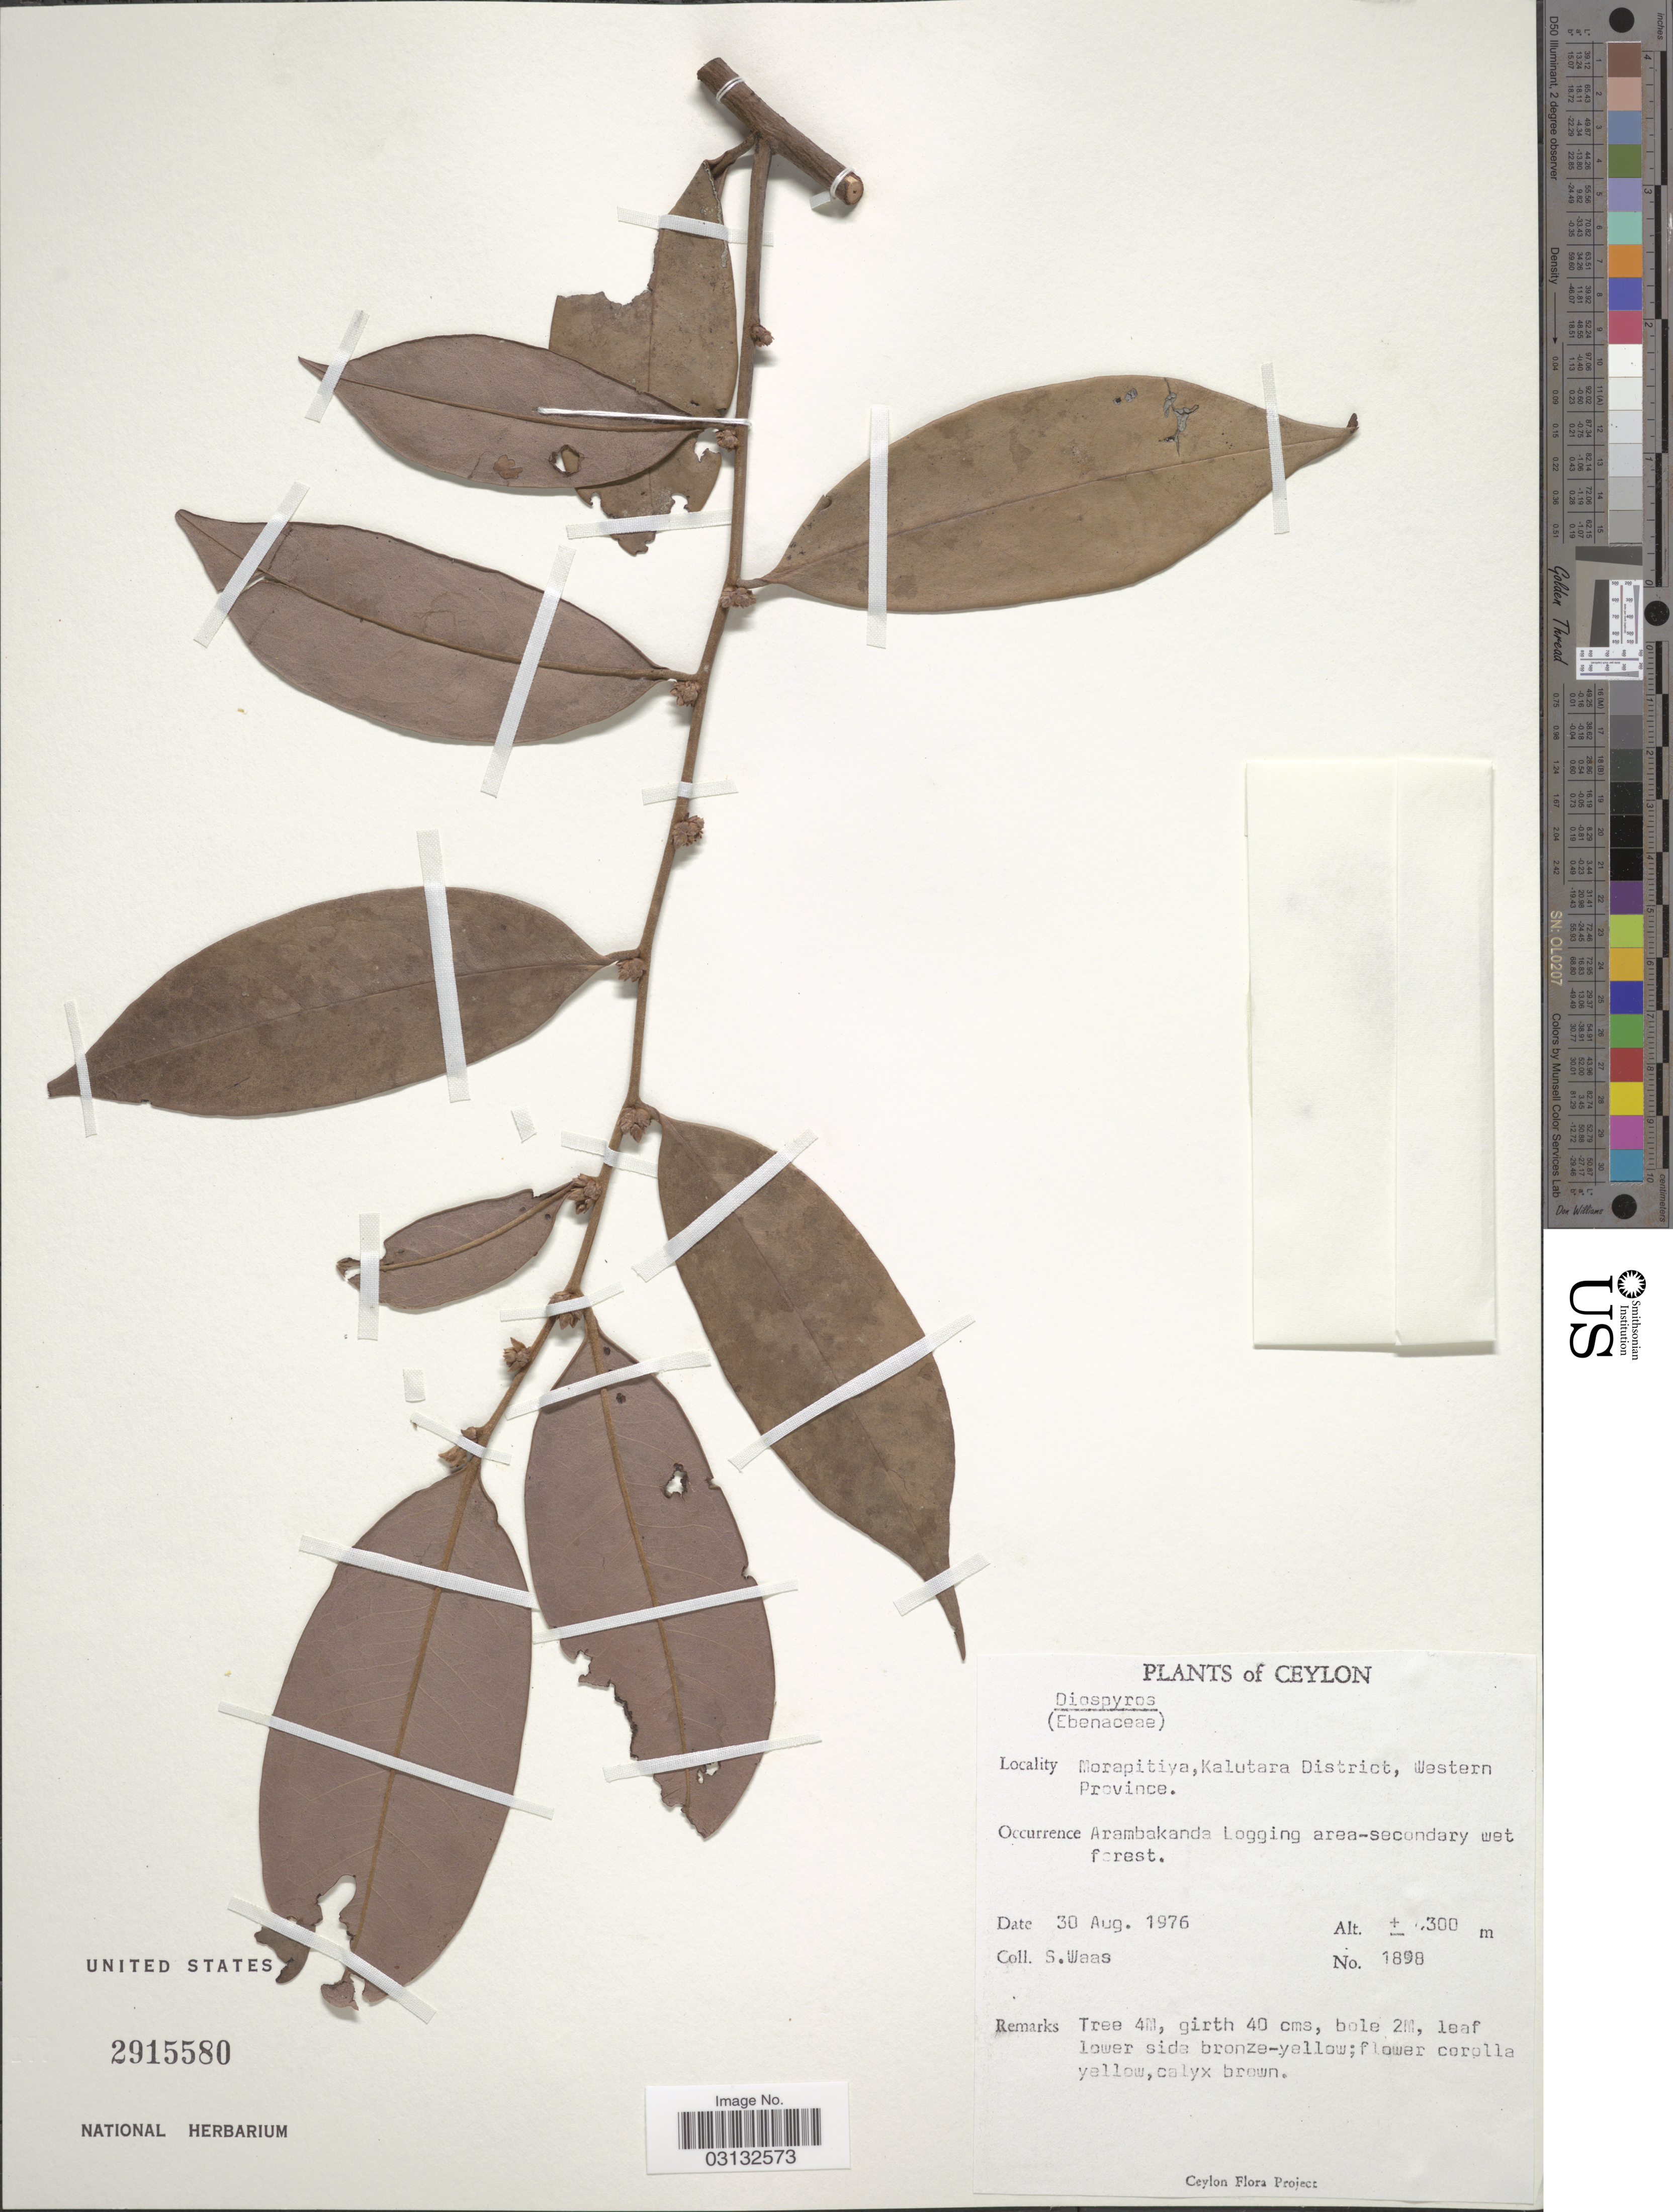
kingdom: Plantae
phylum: Tracheophyta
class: Magnoliopsida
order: Ericales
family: Ebenaceae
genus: Diospyros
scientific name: Diospyros sp.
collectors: S. Waas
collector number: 1898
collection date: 1976-08-30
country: Sri Lanka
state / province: Western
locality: Ceylon. Morapitiya, Kalutara District. Arambakanda Logging area.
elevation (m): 300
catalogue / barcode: US 2915580